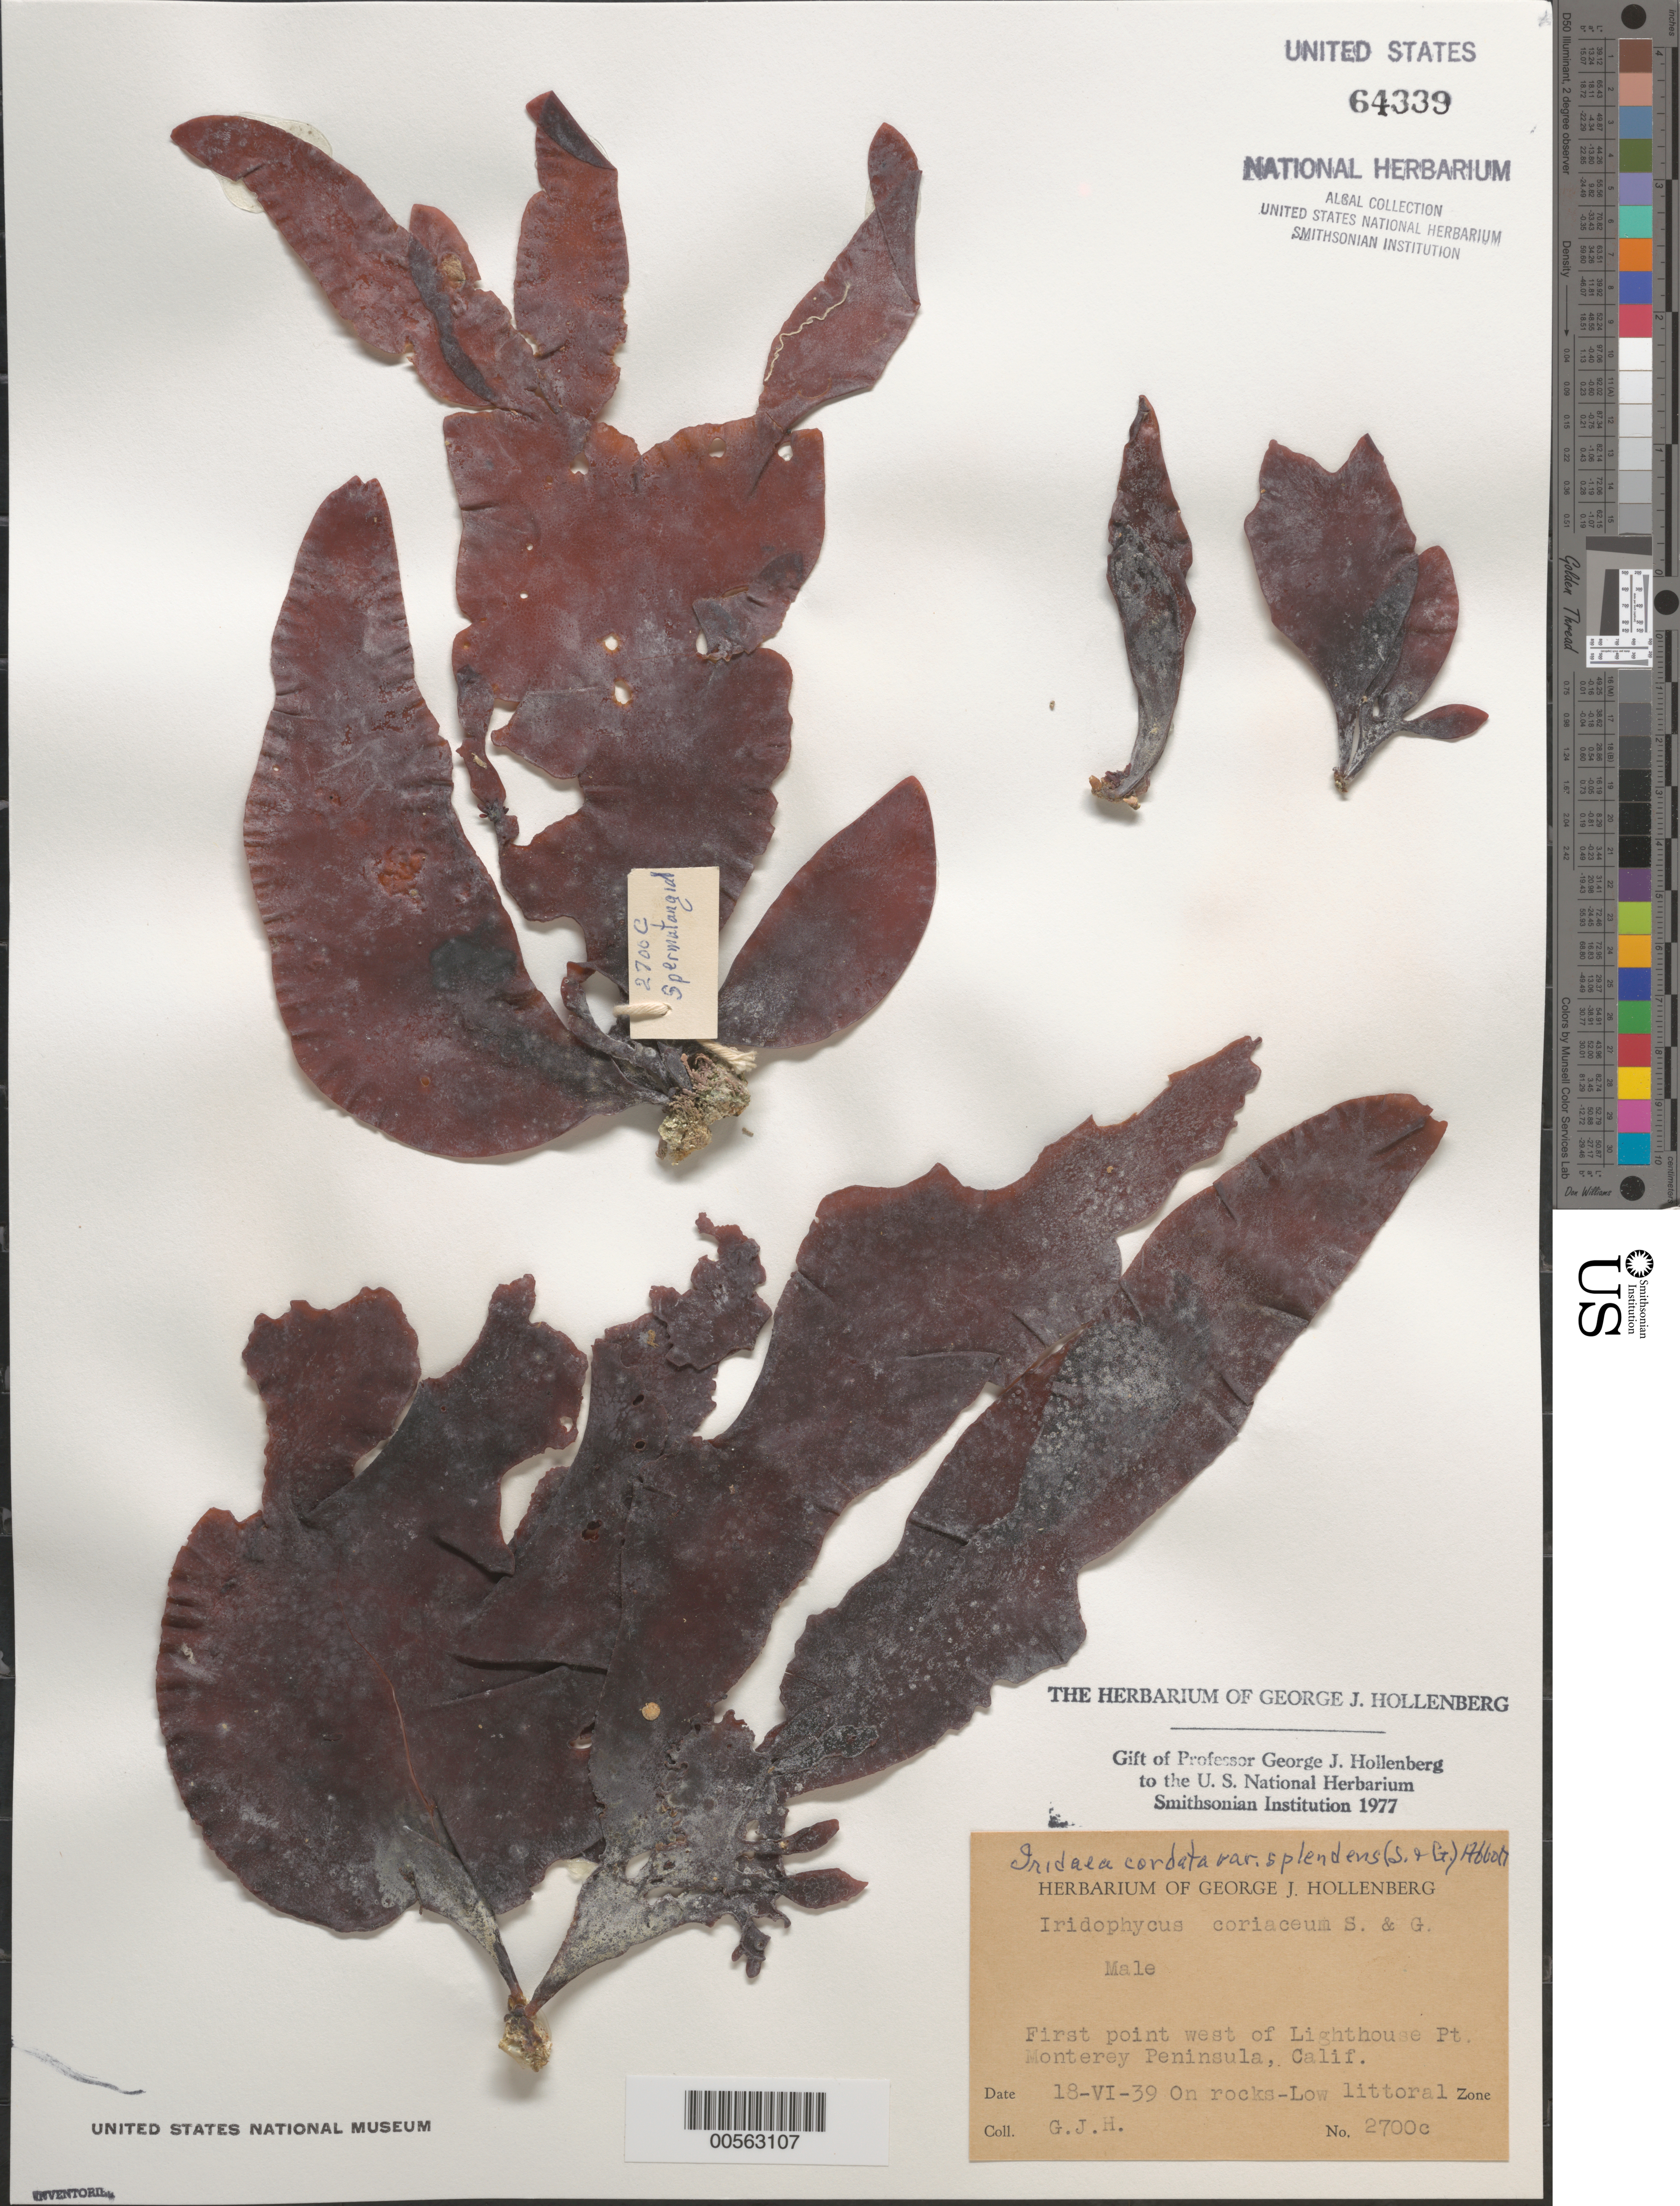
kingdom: Plantae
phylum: Rhodophyta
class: Florideophyceae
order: Gigartinales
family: Gigartinaceae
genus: Iridaea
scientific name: Iridaea cordata var. splendens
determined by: Hollenberg, George J.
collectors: G. Hollenberg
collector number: GJH 2700c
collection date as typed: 18 Jun 1939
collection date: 1939-06-18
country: United States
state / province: California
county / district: Monterey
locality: Monterey Peninsula, first point west of Lighthouse Point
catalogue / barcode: US 64339